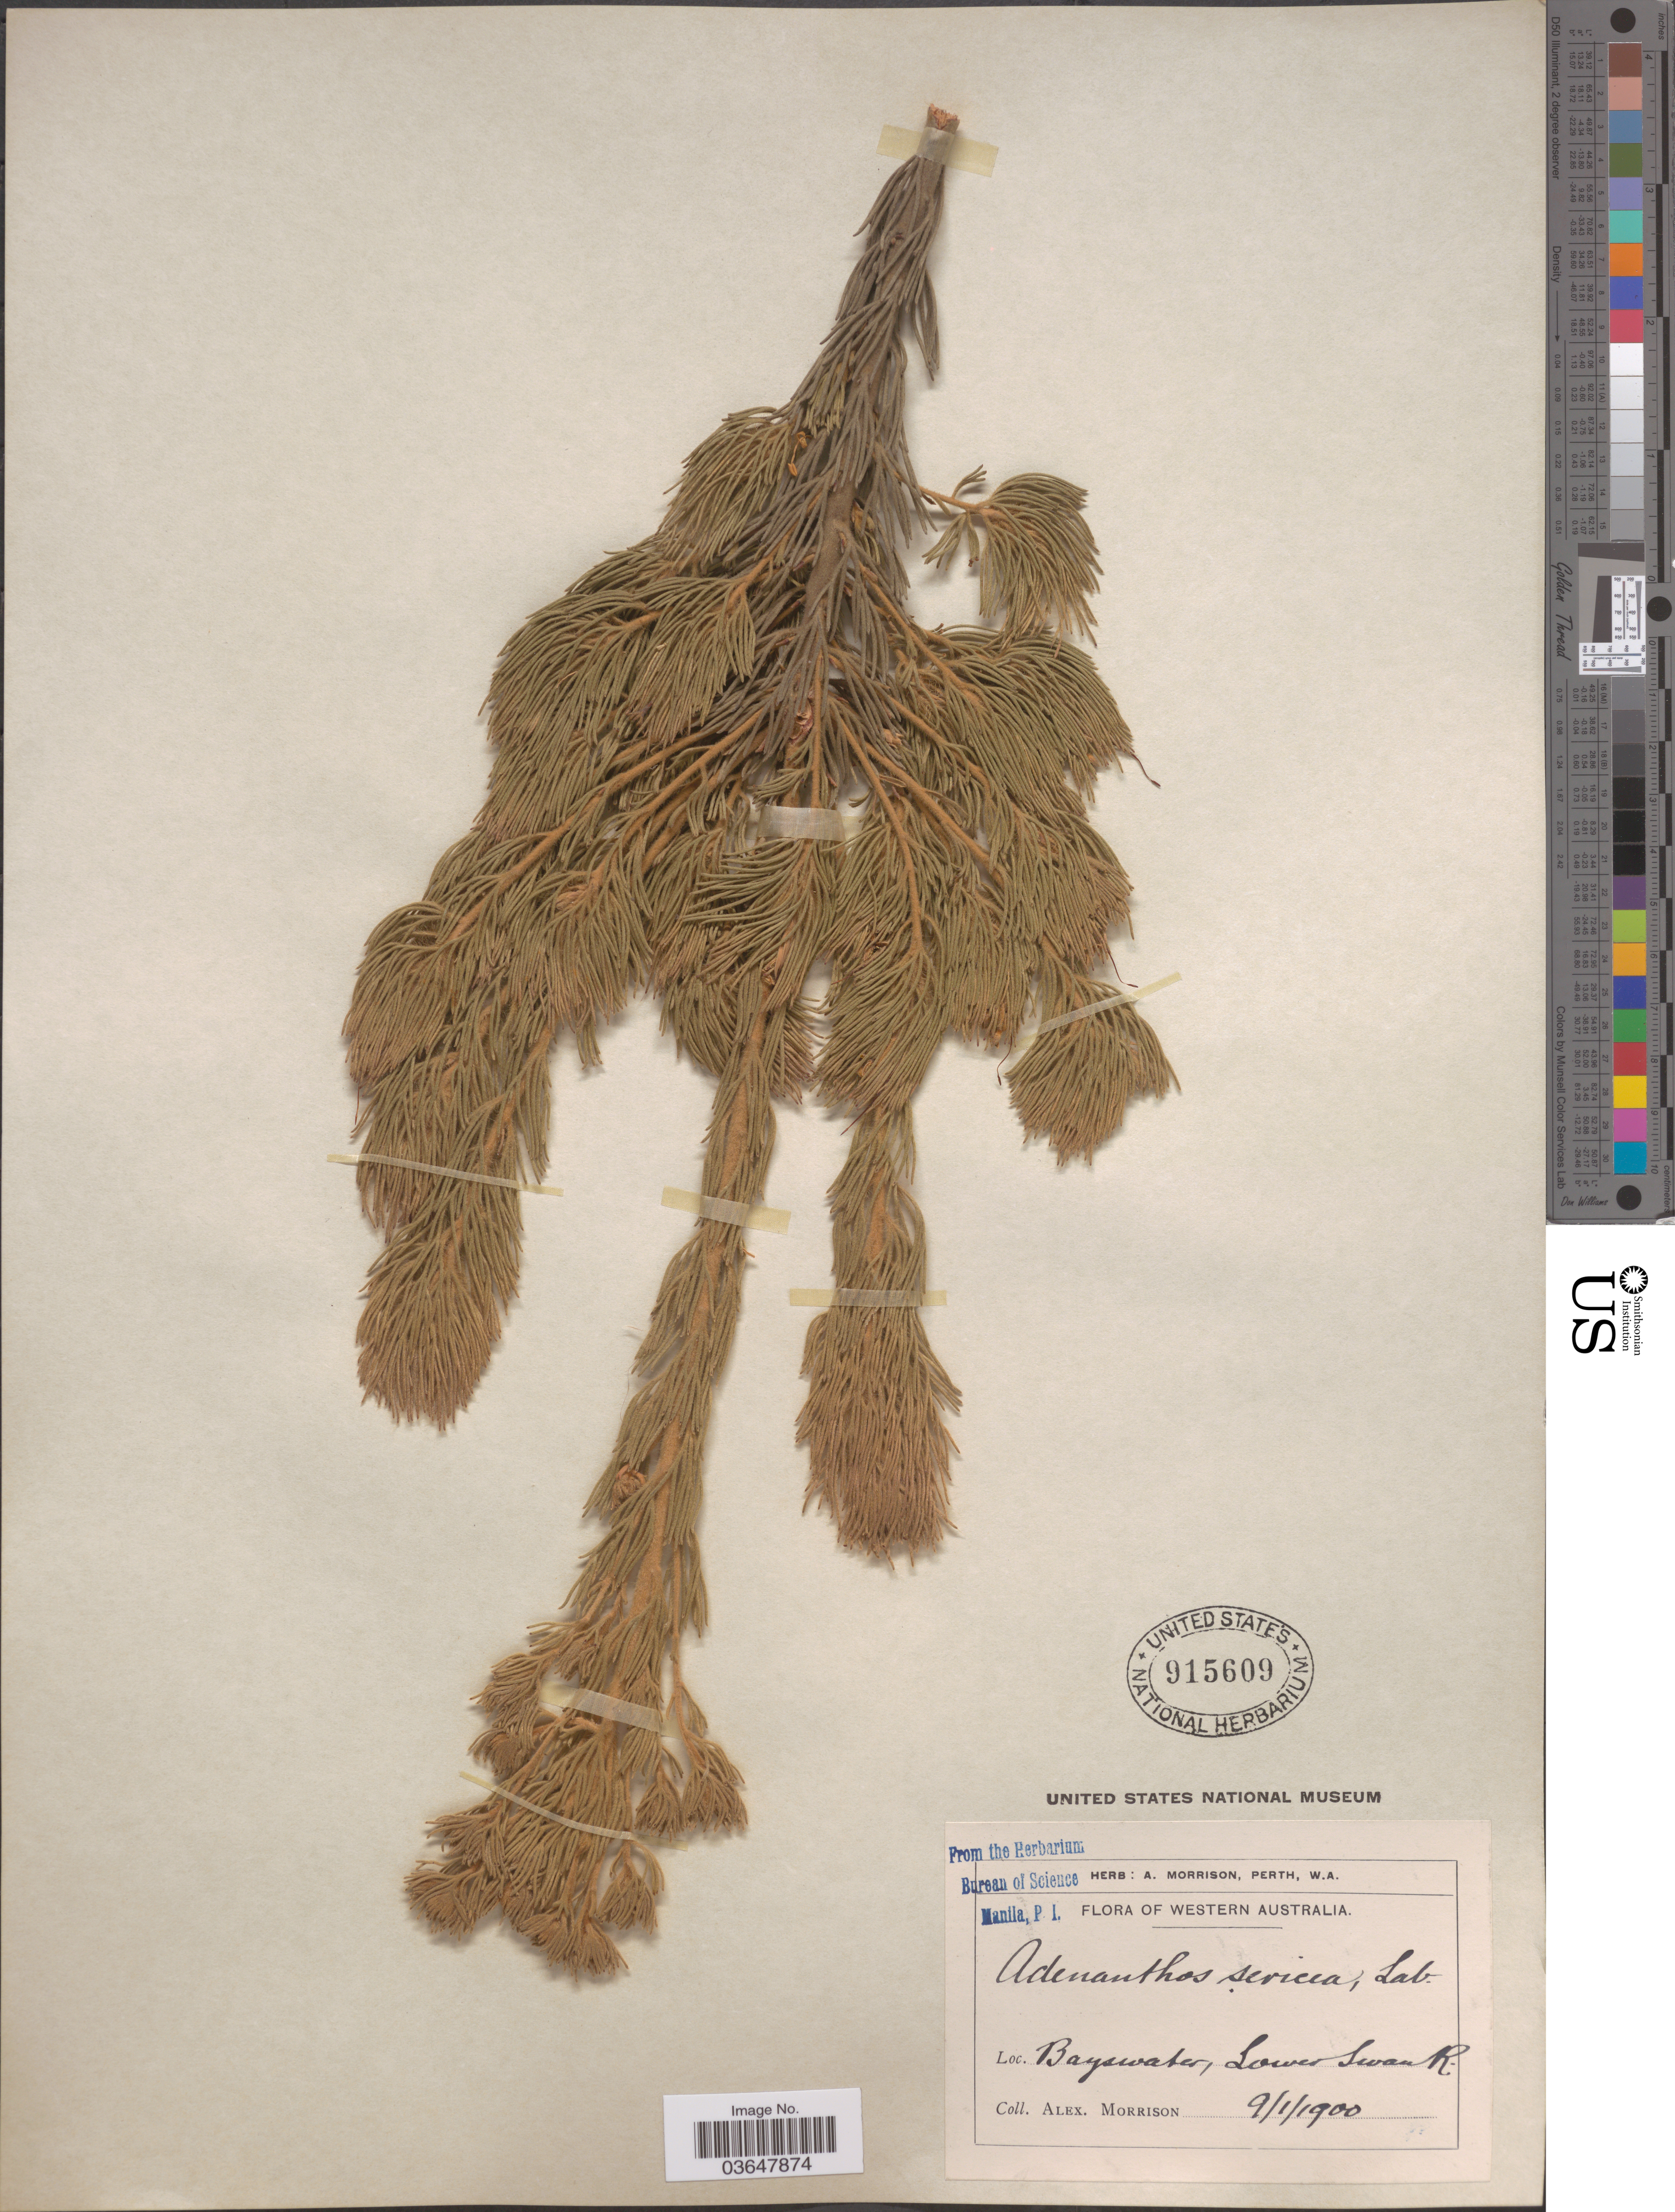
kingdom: Plantae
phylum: Tracheophyta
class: Magnoliopsida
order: Proteales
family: Proteaceae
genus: Adenanthos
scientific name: Adenanthos sericeus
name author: Labill.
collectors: A. Morrison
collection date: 1900-01-09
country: Australia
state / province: Western Australia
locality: Bayswater, Lower Swan R.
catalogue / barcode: US 915609